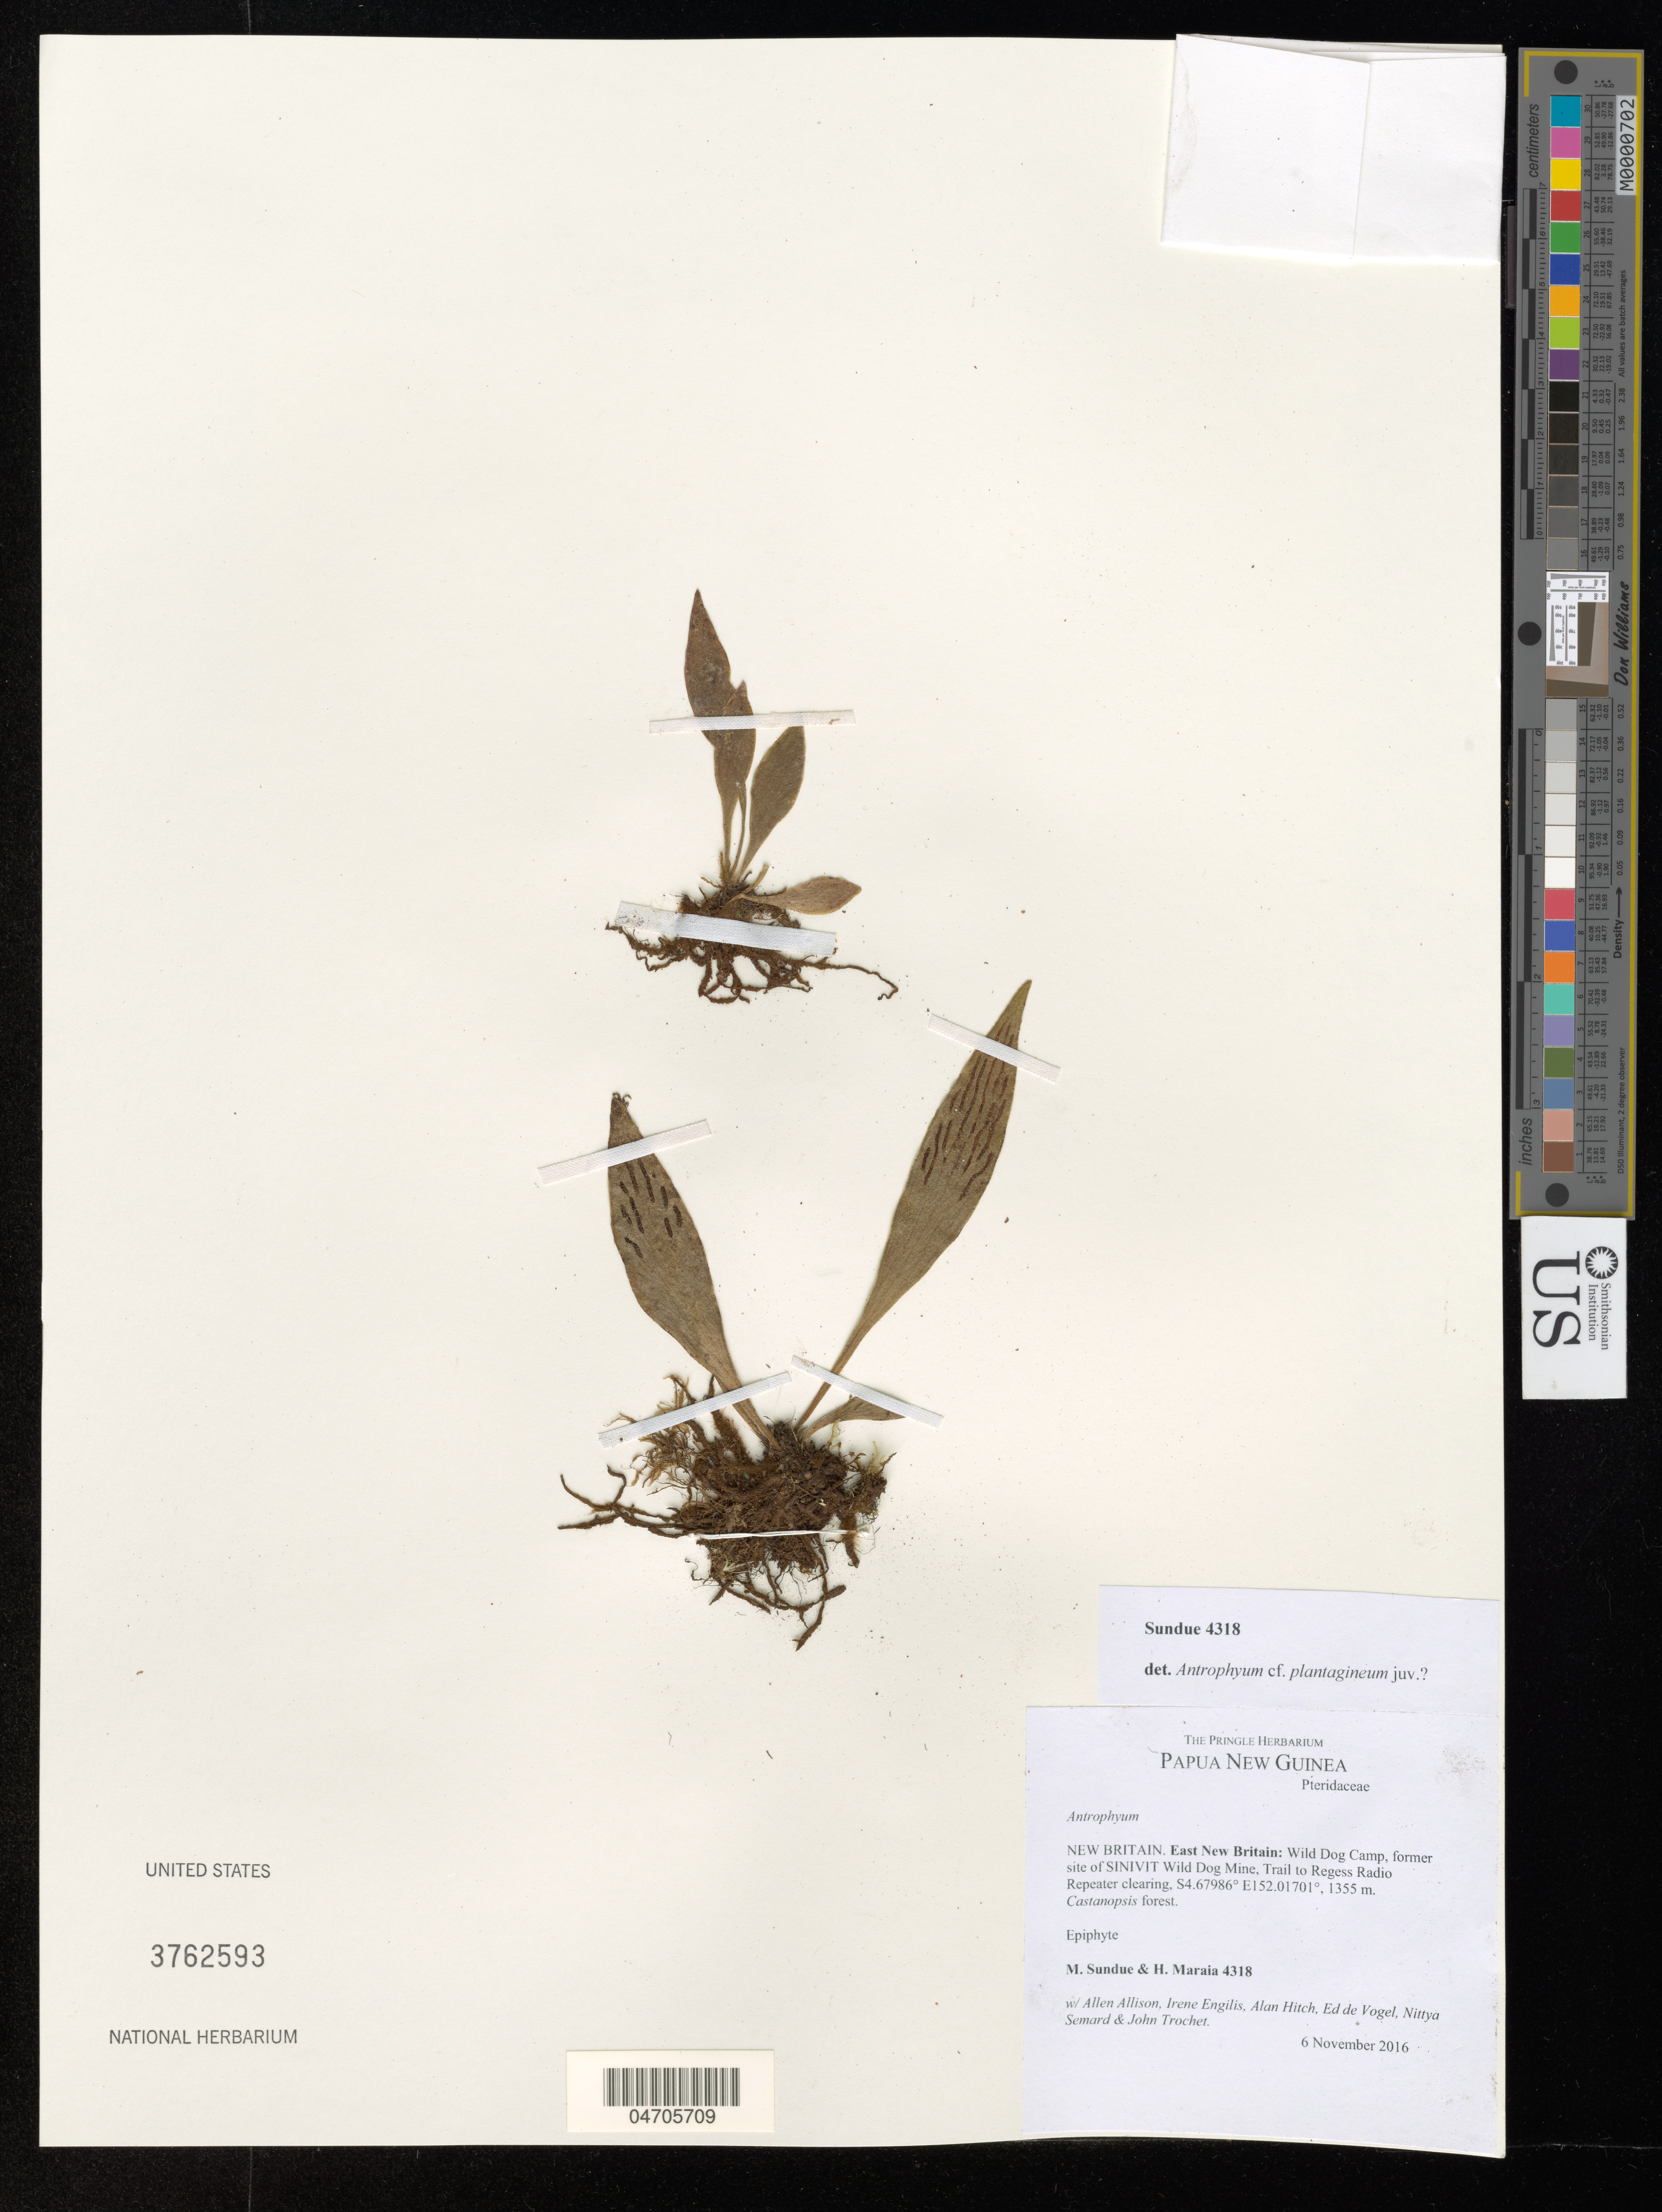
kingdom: Plantae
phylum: Tracheophyta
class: Polypodiopsida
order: Polypodiales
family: Pteridaceae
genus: Antrophyum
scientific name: Antrophyum plantagineum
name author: (Cav.) Kaulf.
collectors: M. Sundue, H. Maraia, A. Allison & A. Garcia Jimenez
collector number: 4318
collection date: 2016-11-06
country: Papua New Guinea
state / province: East New Britain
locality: New Britain. Wild Dog Camp, former site of SINIVIT Wild Dog Mine, Trail to Regess Rafio Repeater clearing.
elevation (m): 1355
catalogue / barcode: US 3762593